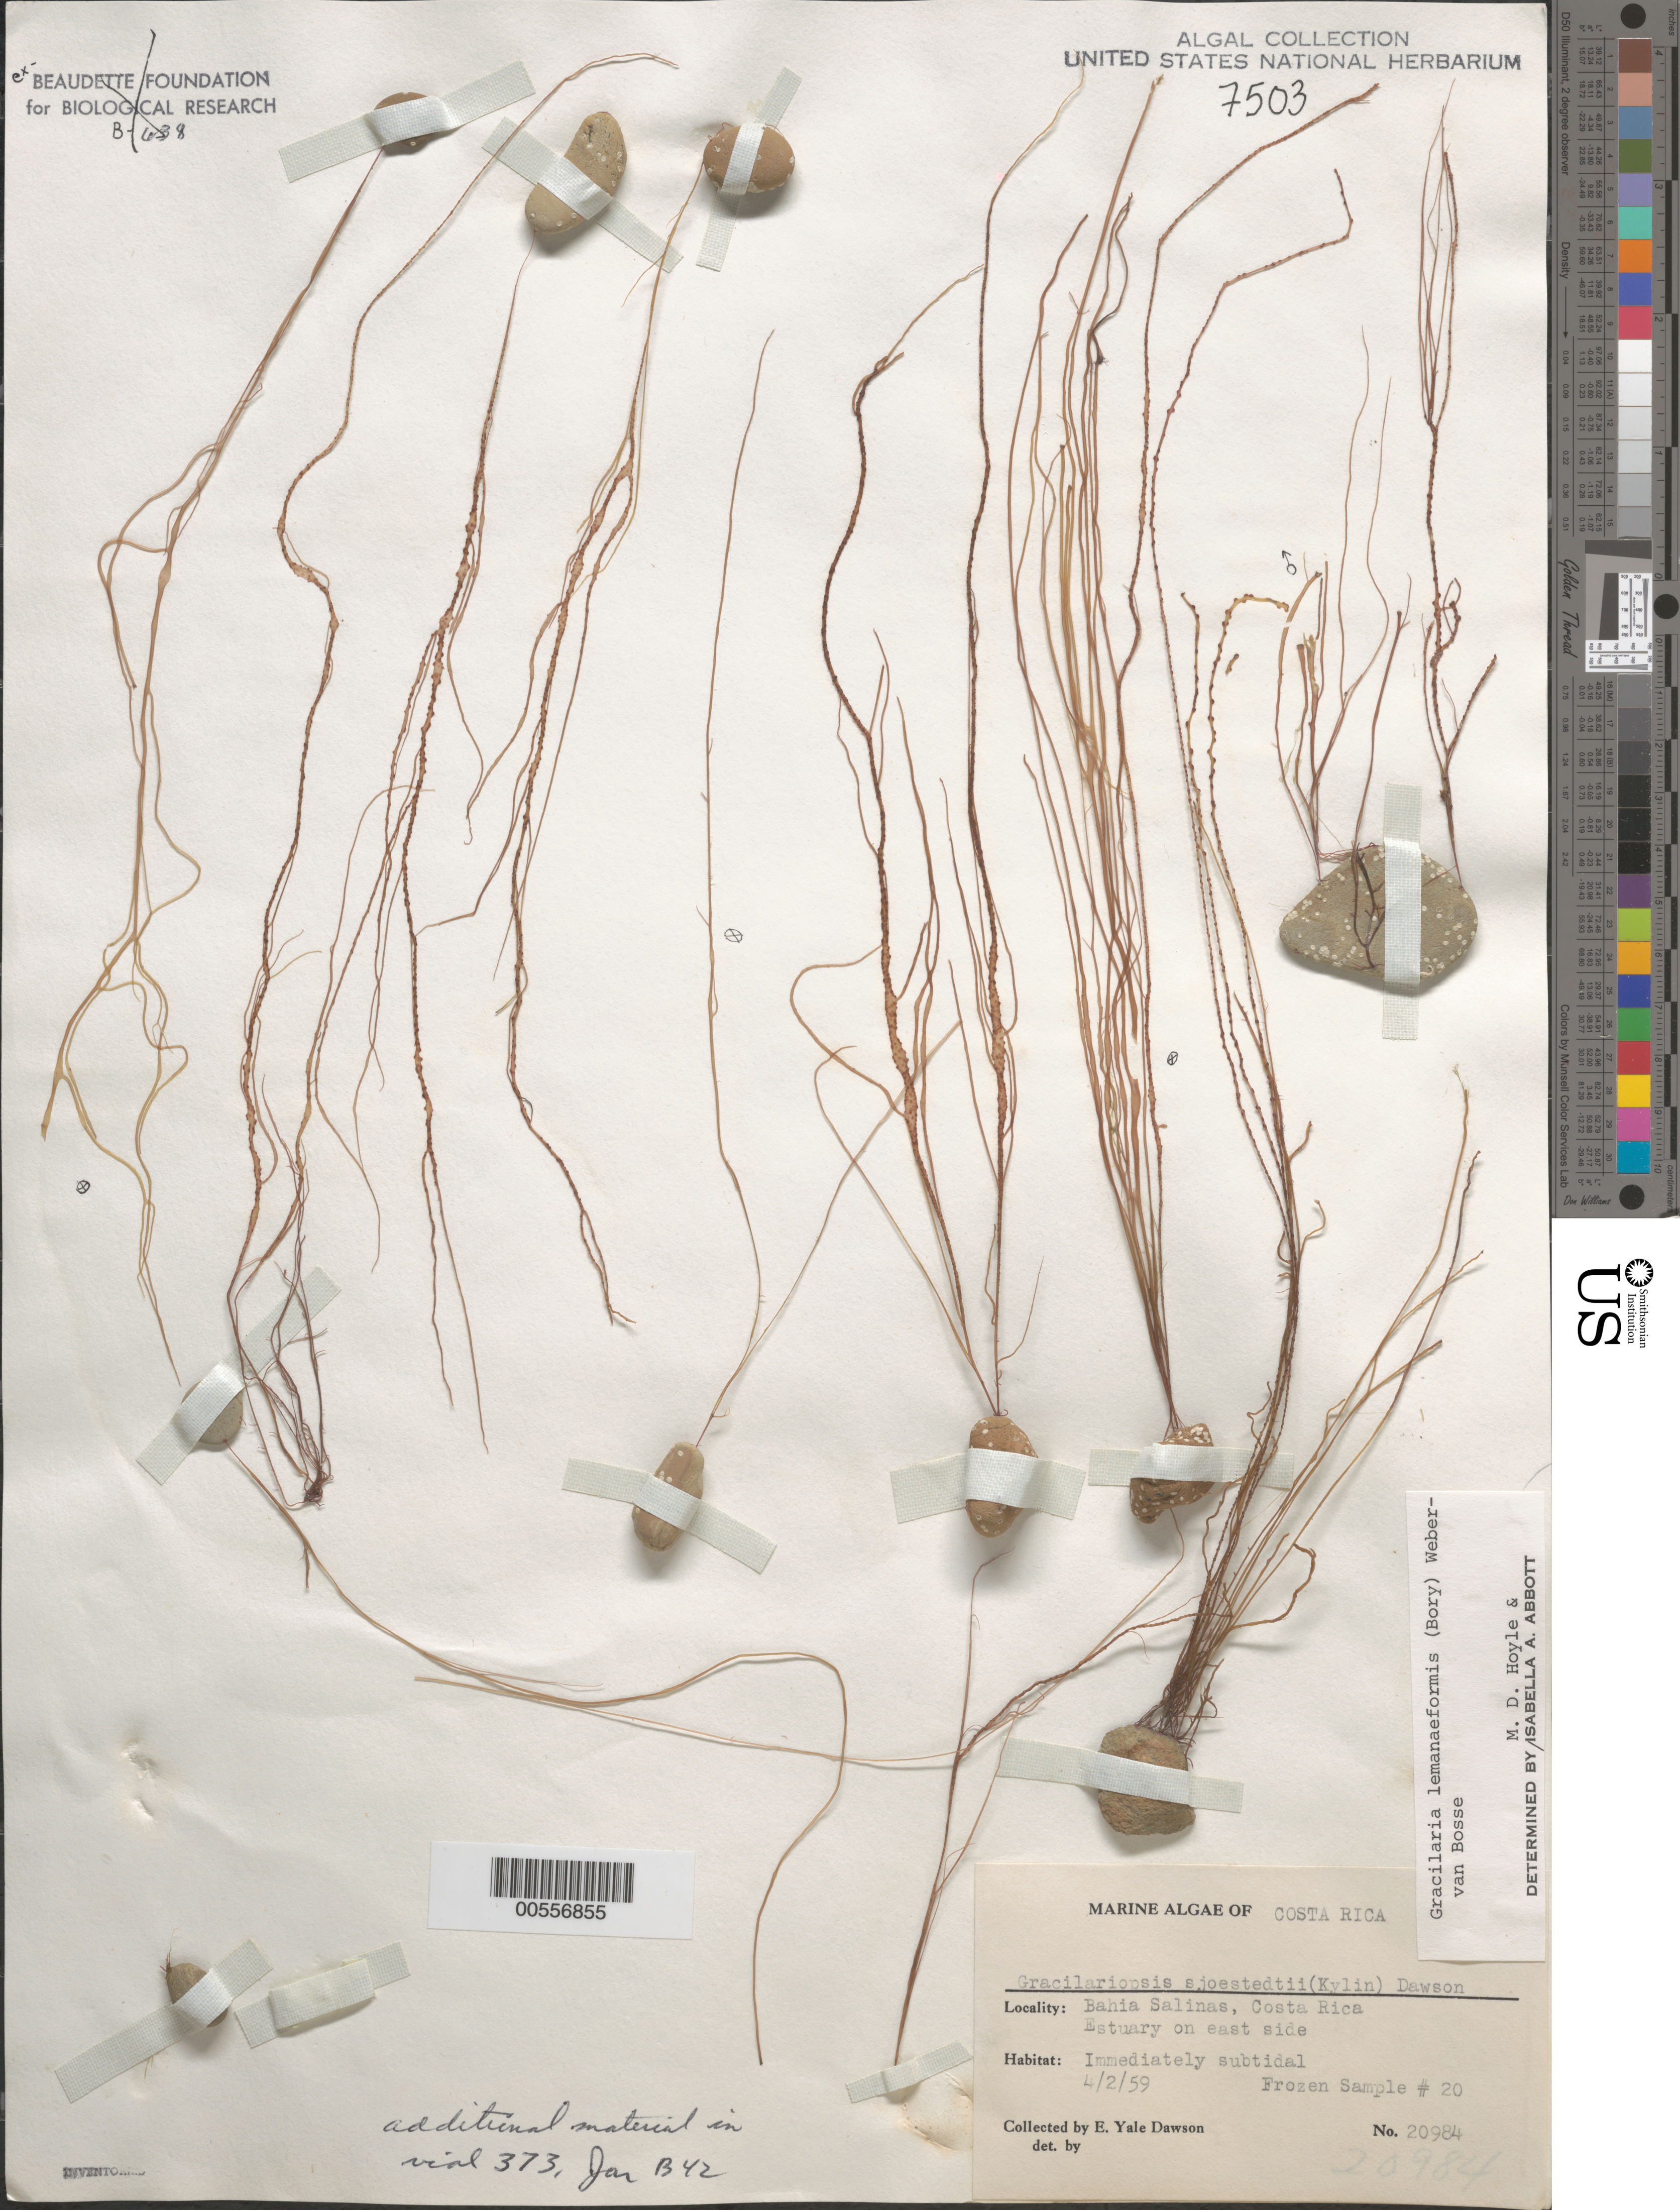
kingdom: Plantae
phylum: Rhodophyta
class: Florideophyceae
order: Gracilariales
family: Gracilariaceae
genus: Gracilariopsis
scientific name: Gracilariopsis lemaneiformis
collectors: E. Y. Dawson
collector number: EYD 20984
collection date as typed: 02 Apr 1959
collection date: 1959-04-02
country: Costa Rica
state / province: Guanacaste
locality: Bahia Salinas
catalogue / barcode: US 7503